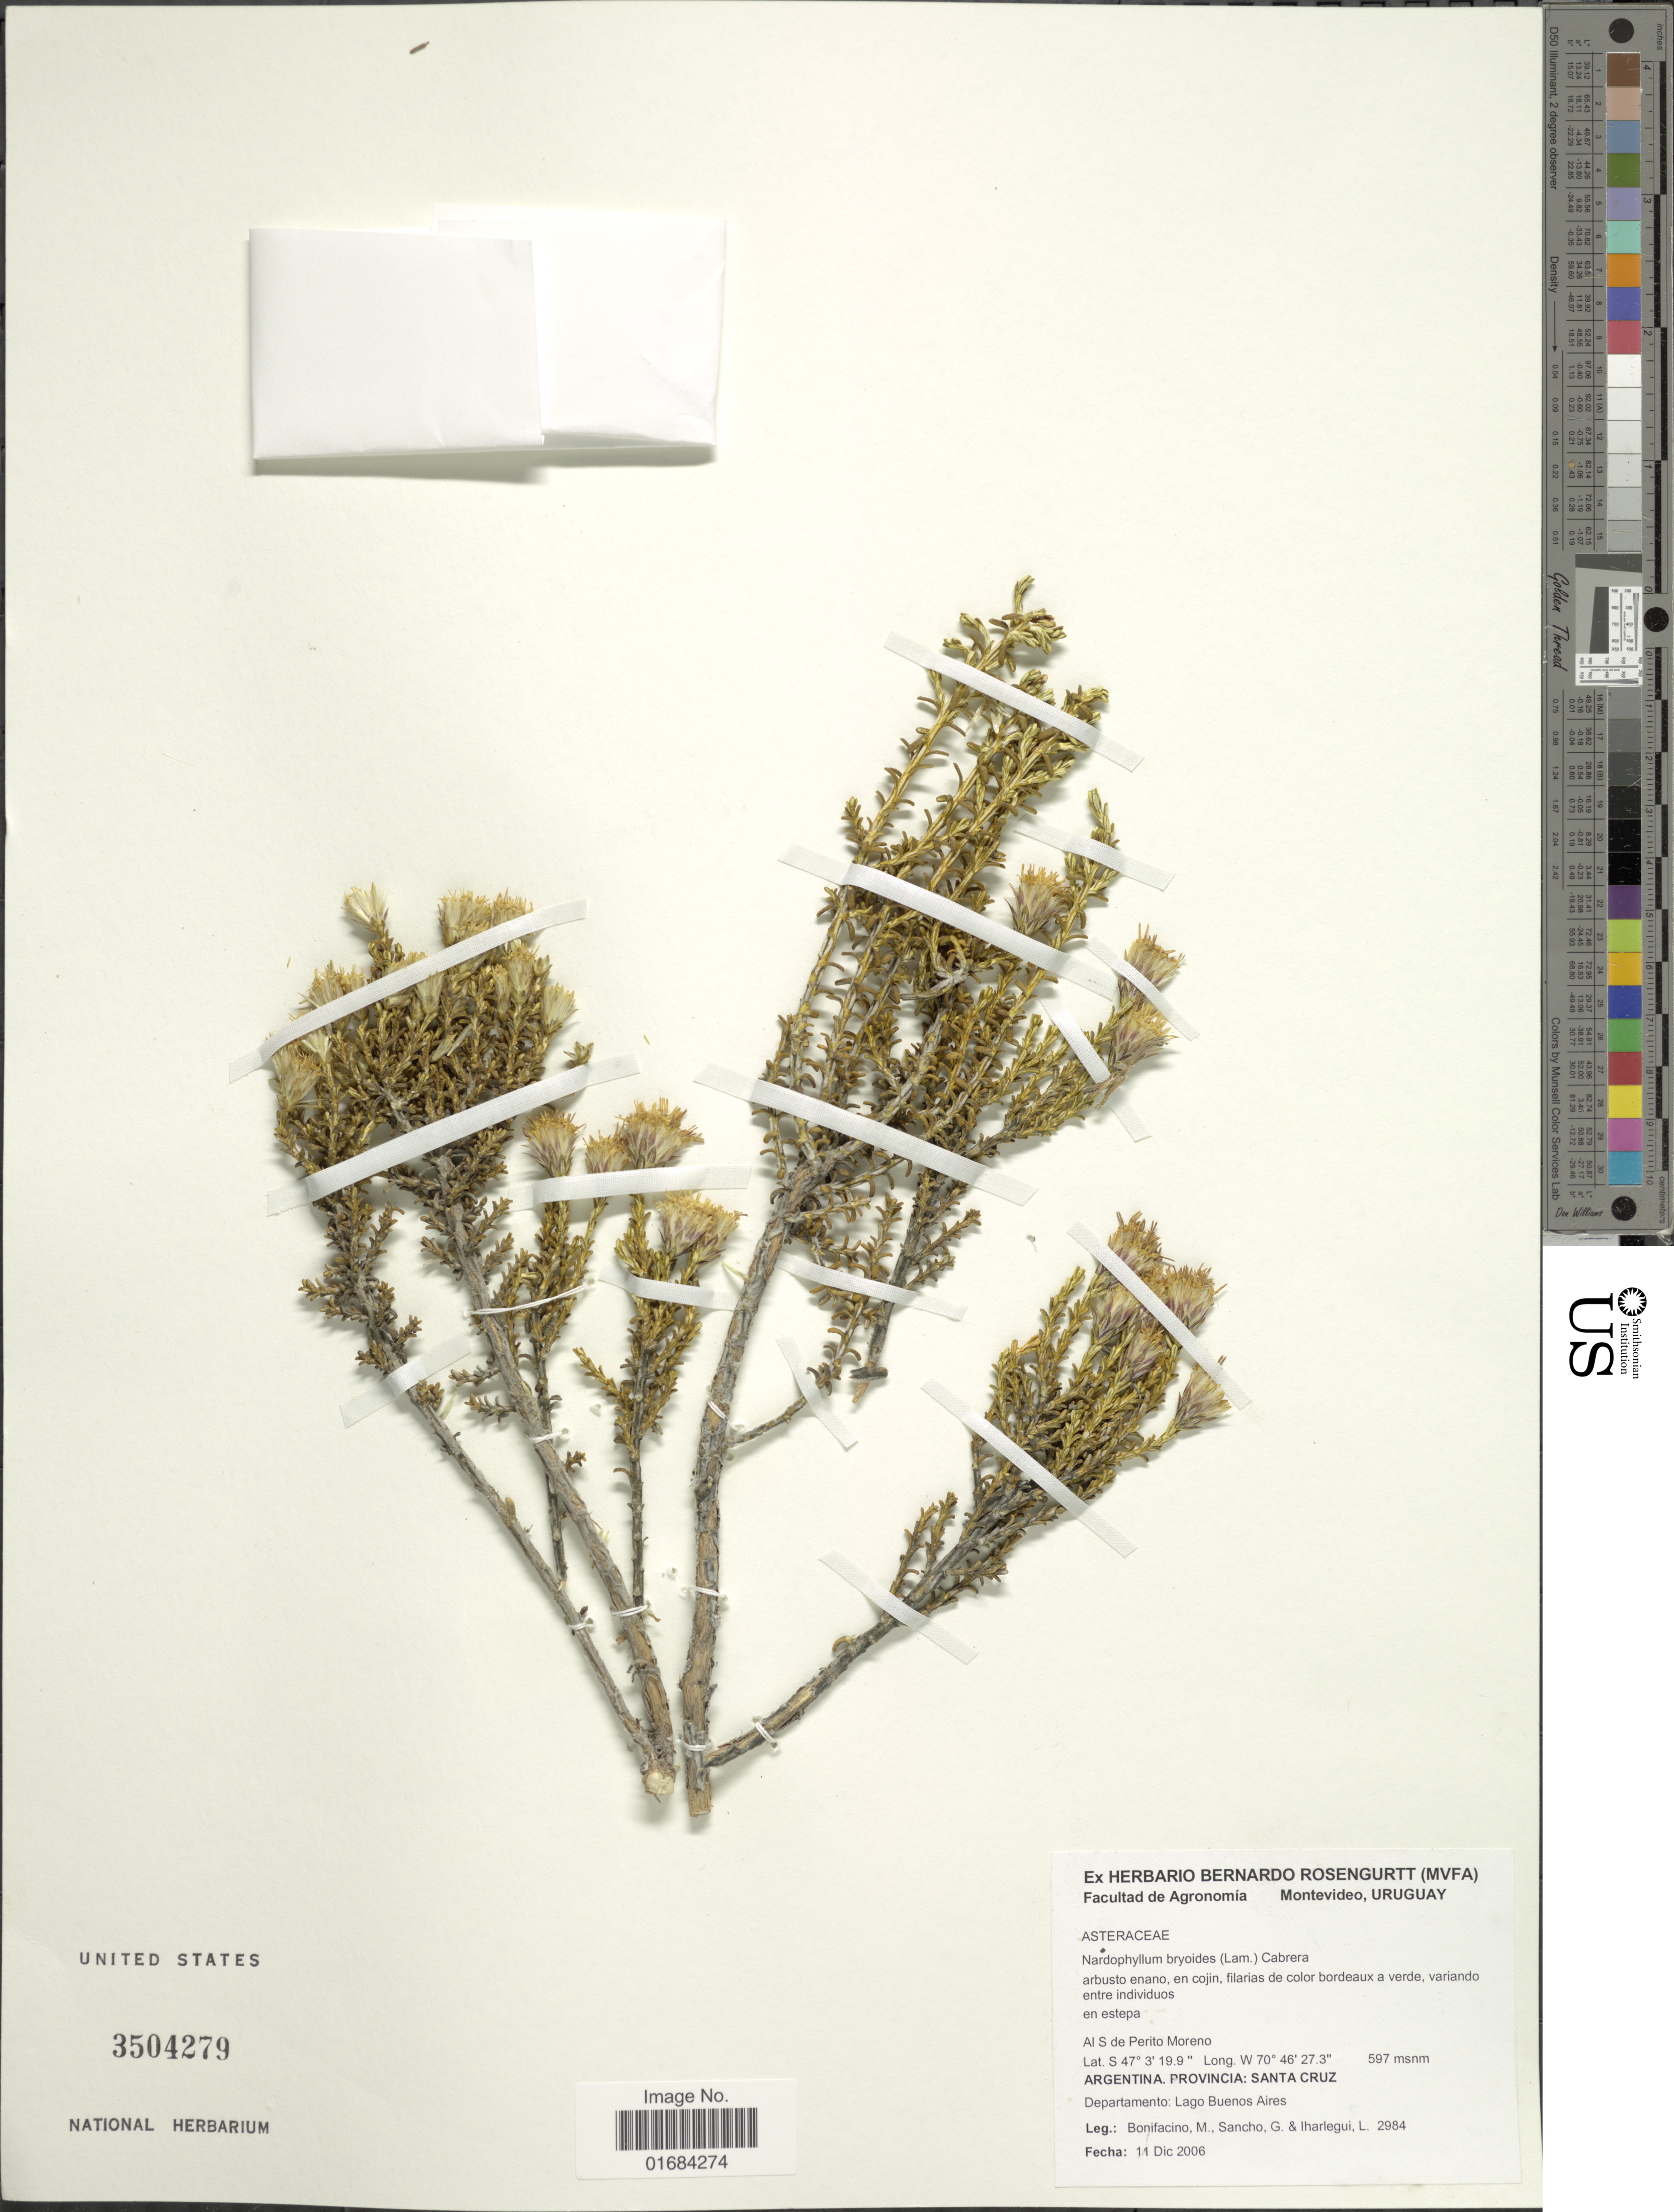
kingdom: Plantae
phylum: Tracheophyta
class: Magnoliopsida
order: Asterales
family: Asteraceae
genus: Nardophyllum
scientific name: Nardophyllum bryoides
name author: (Lam.) Cabrera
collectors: M. Bonifacino, G. Sancho & L. Iharlegui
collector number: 2984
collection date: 2006-12-11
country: Argentina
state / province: Santa Cruz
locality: Al S de Perito Moreno. Departamento: Lago Buenos Aires.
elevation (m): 597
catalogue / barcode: US 3504279